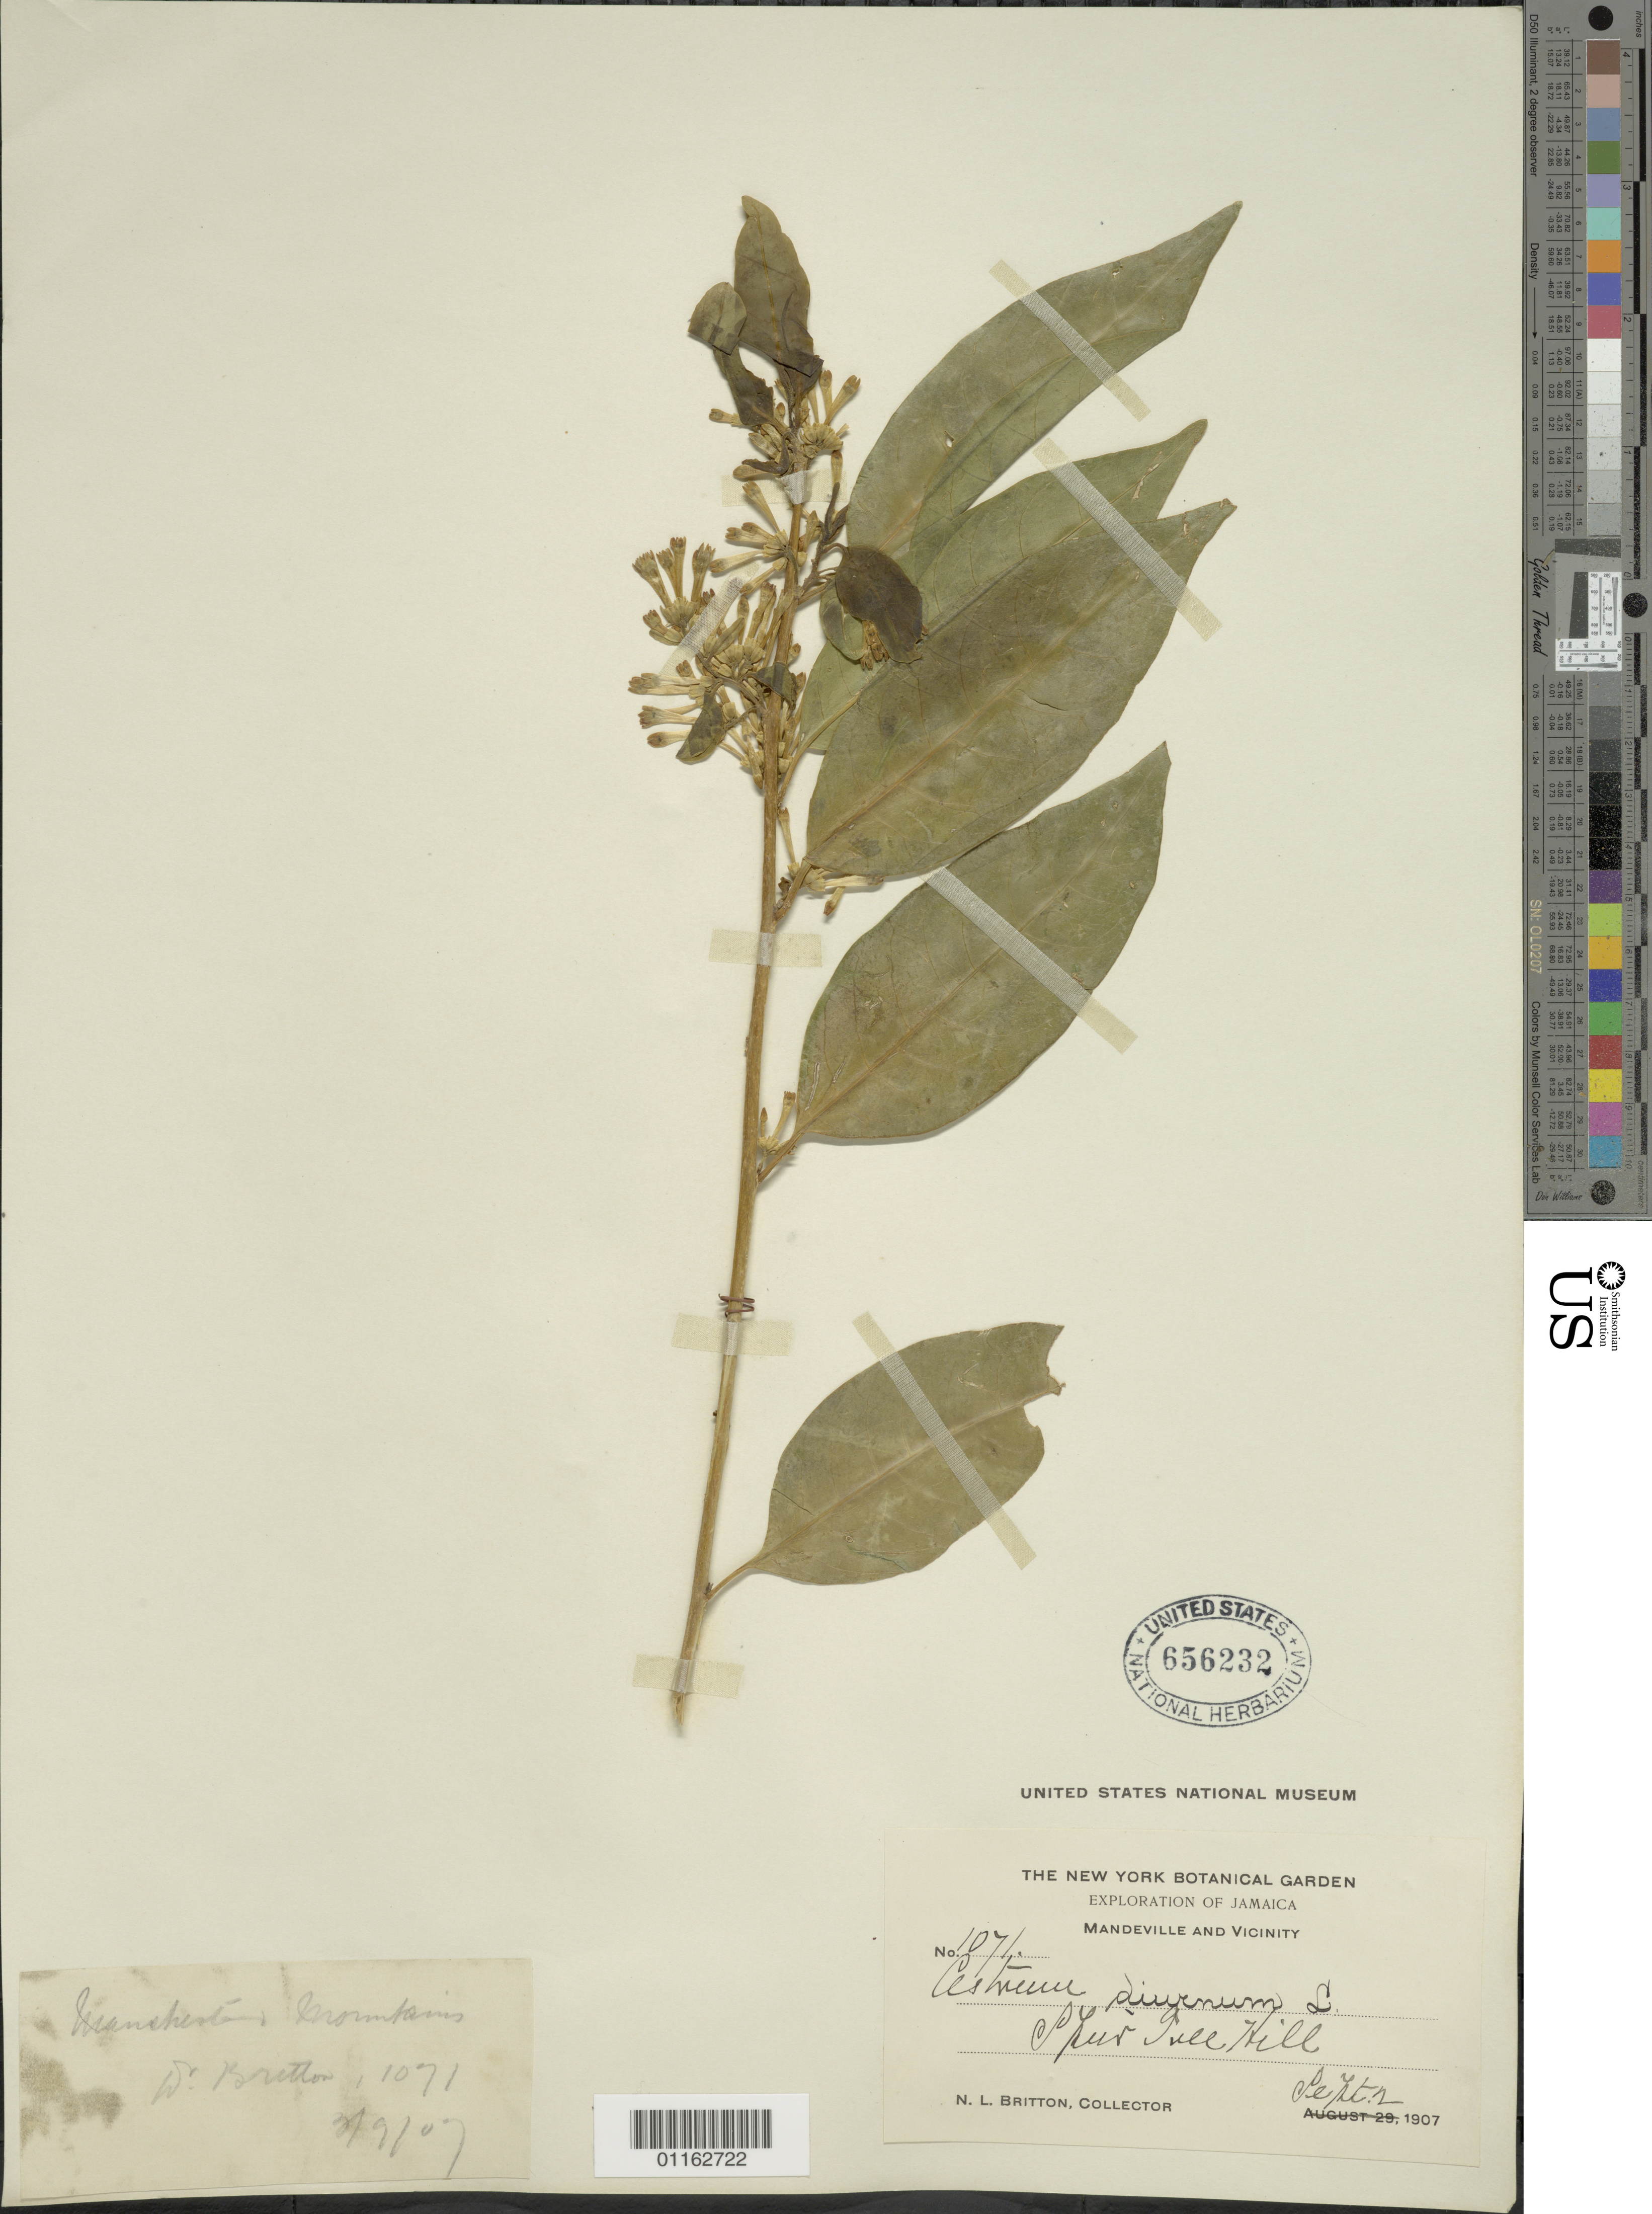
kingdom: Plantae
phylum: Tracheophyta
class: Magnoliopsida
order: Solanales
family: Solanaceae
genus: Cestrum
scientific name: Cestrum diurnum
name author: L.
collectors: N. Britton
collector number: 1071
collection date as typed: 02 Aug 1907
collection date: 1907-08-02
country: Jamaica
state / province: Manchester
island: Jamaica I.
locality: Mandeville; Spur Tree Hill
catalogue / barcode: US 656232